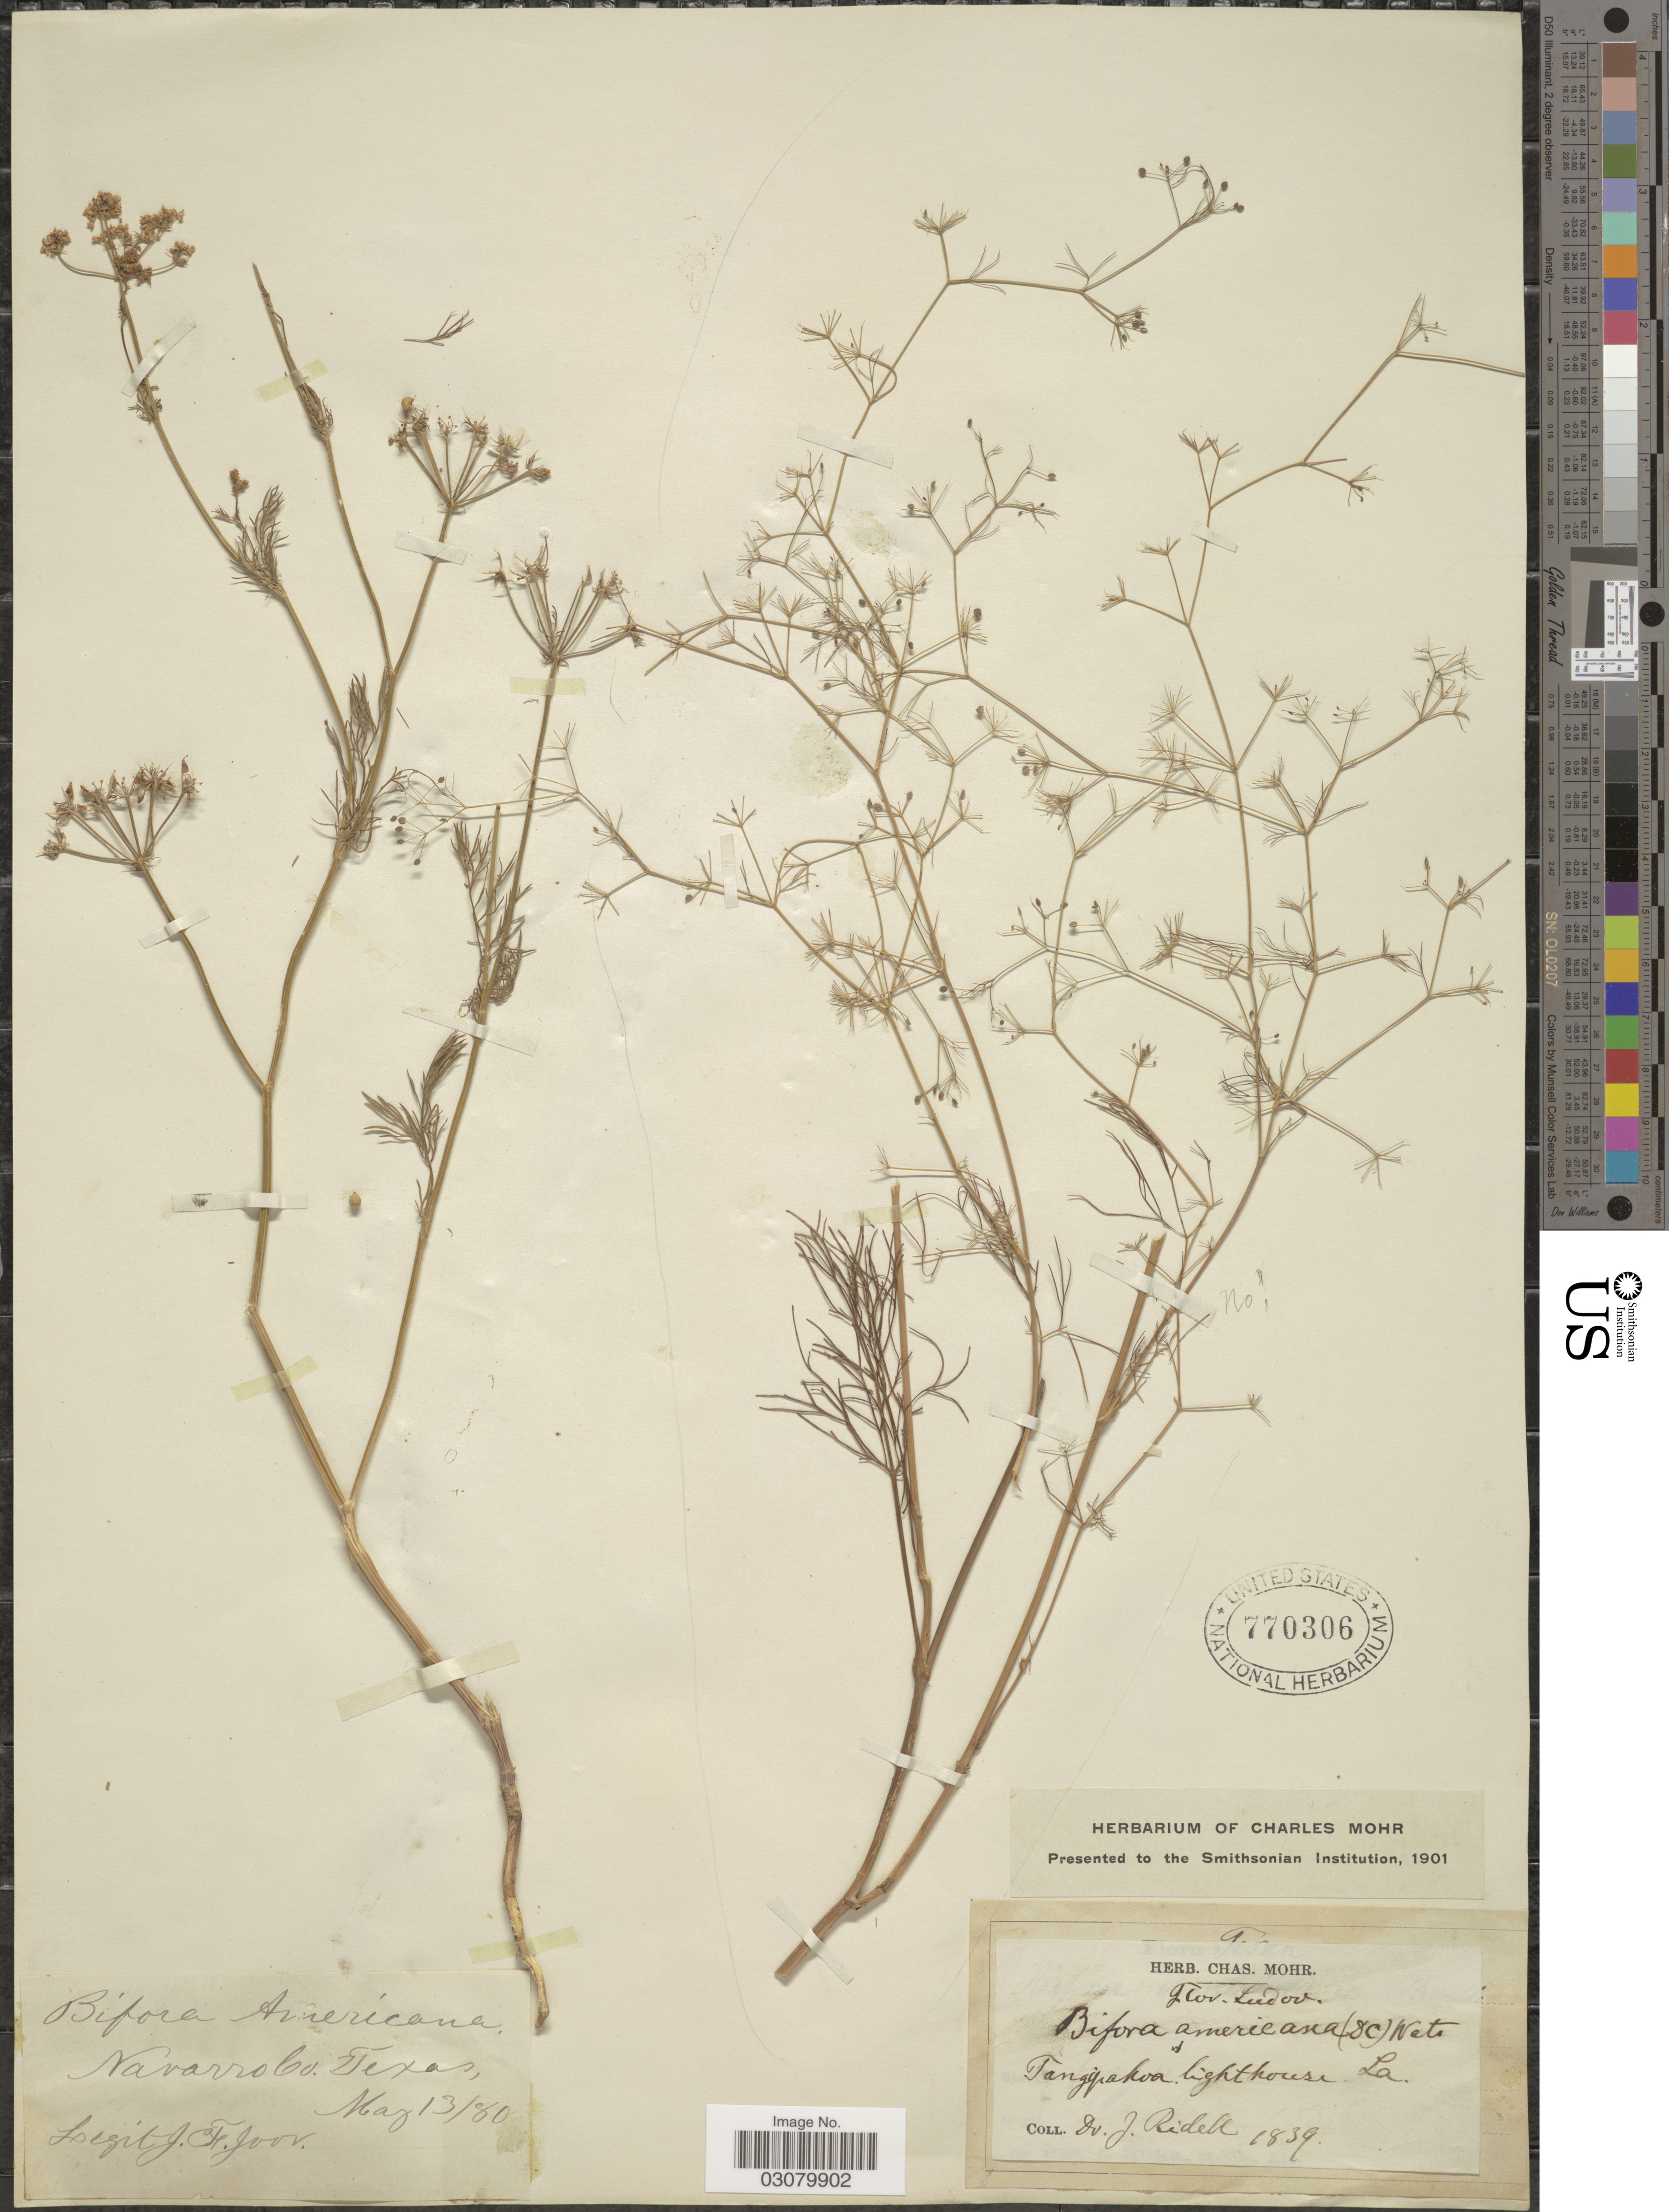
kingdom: Plantae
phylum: Tracheophyta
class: Magnoliopsida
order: Apiales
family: Apiaceae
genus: Bifora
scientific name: Bifora americana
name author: (DC.) Benth. & Hook. f. ex S. Watson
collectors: J. Ridell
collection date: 1839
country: United States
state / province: Louisiana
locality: Tangipakva lighthouse. La. Ludov.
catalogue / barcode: US 770306-2